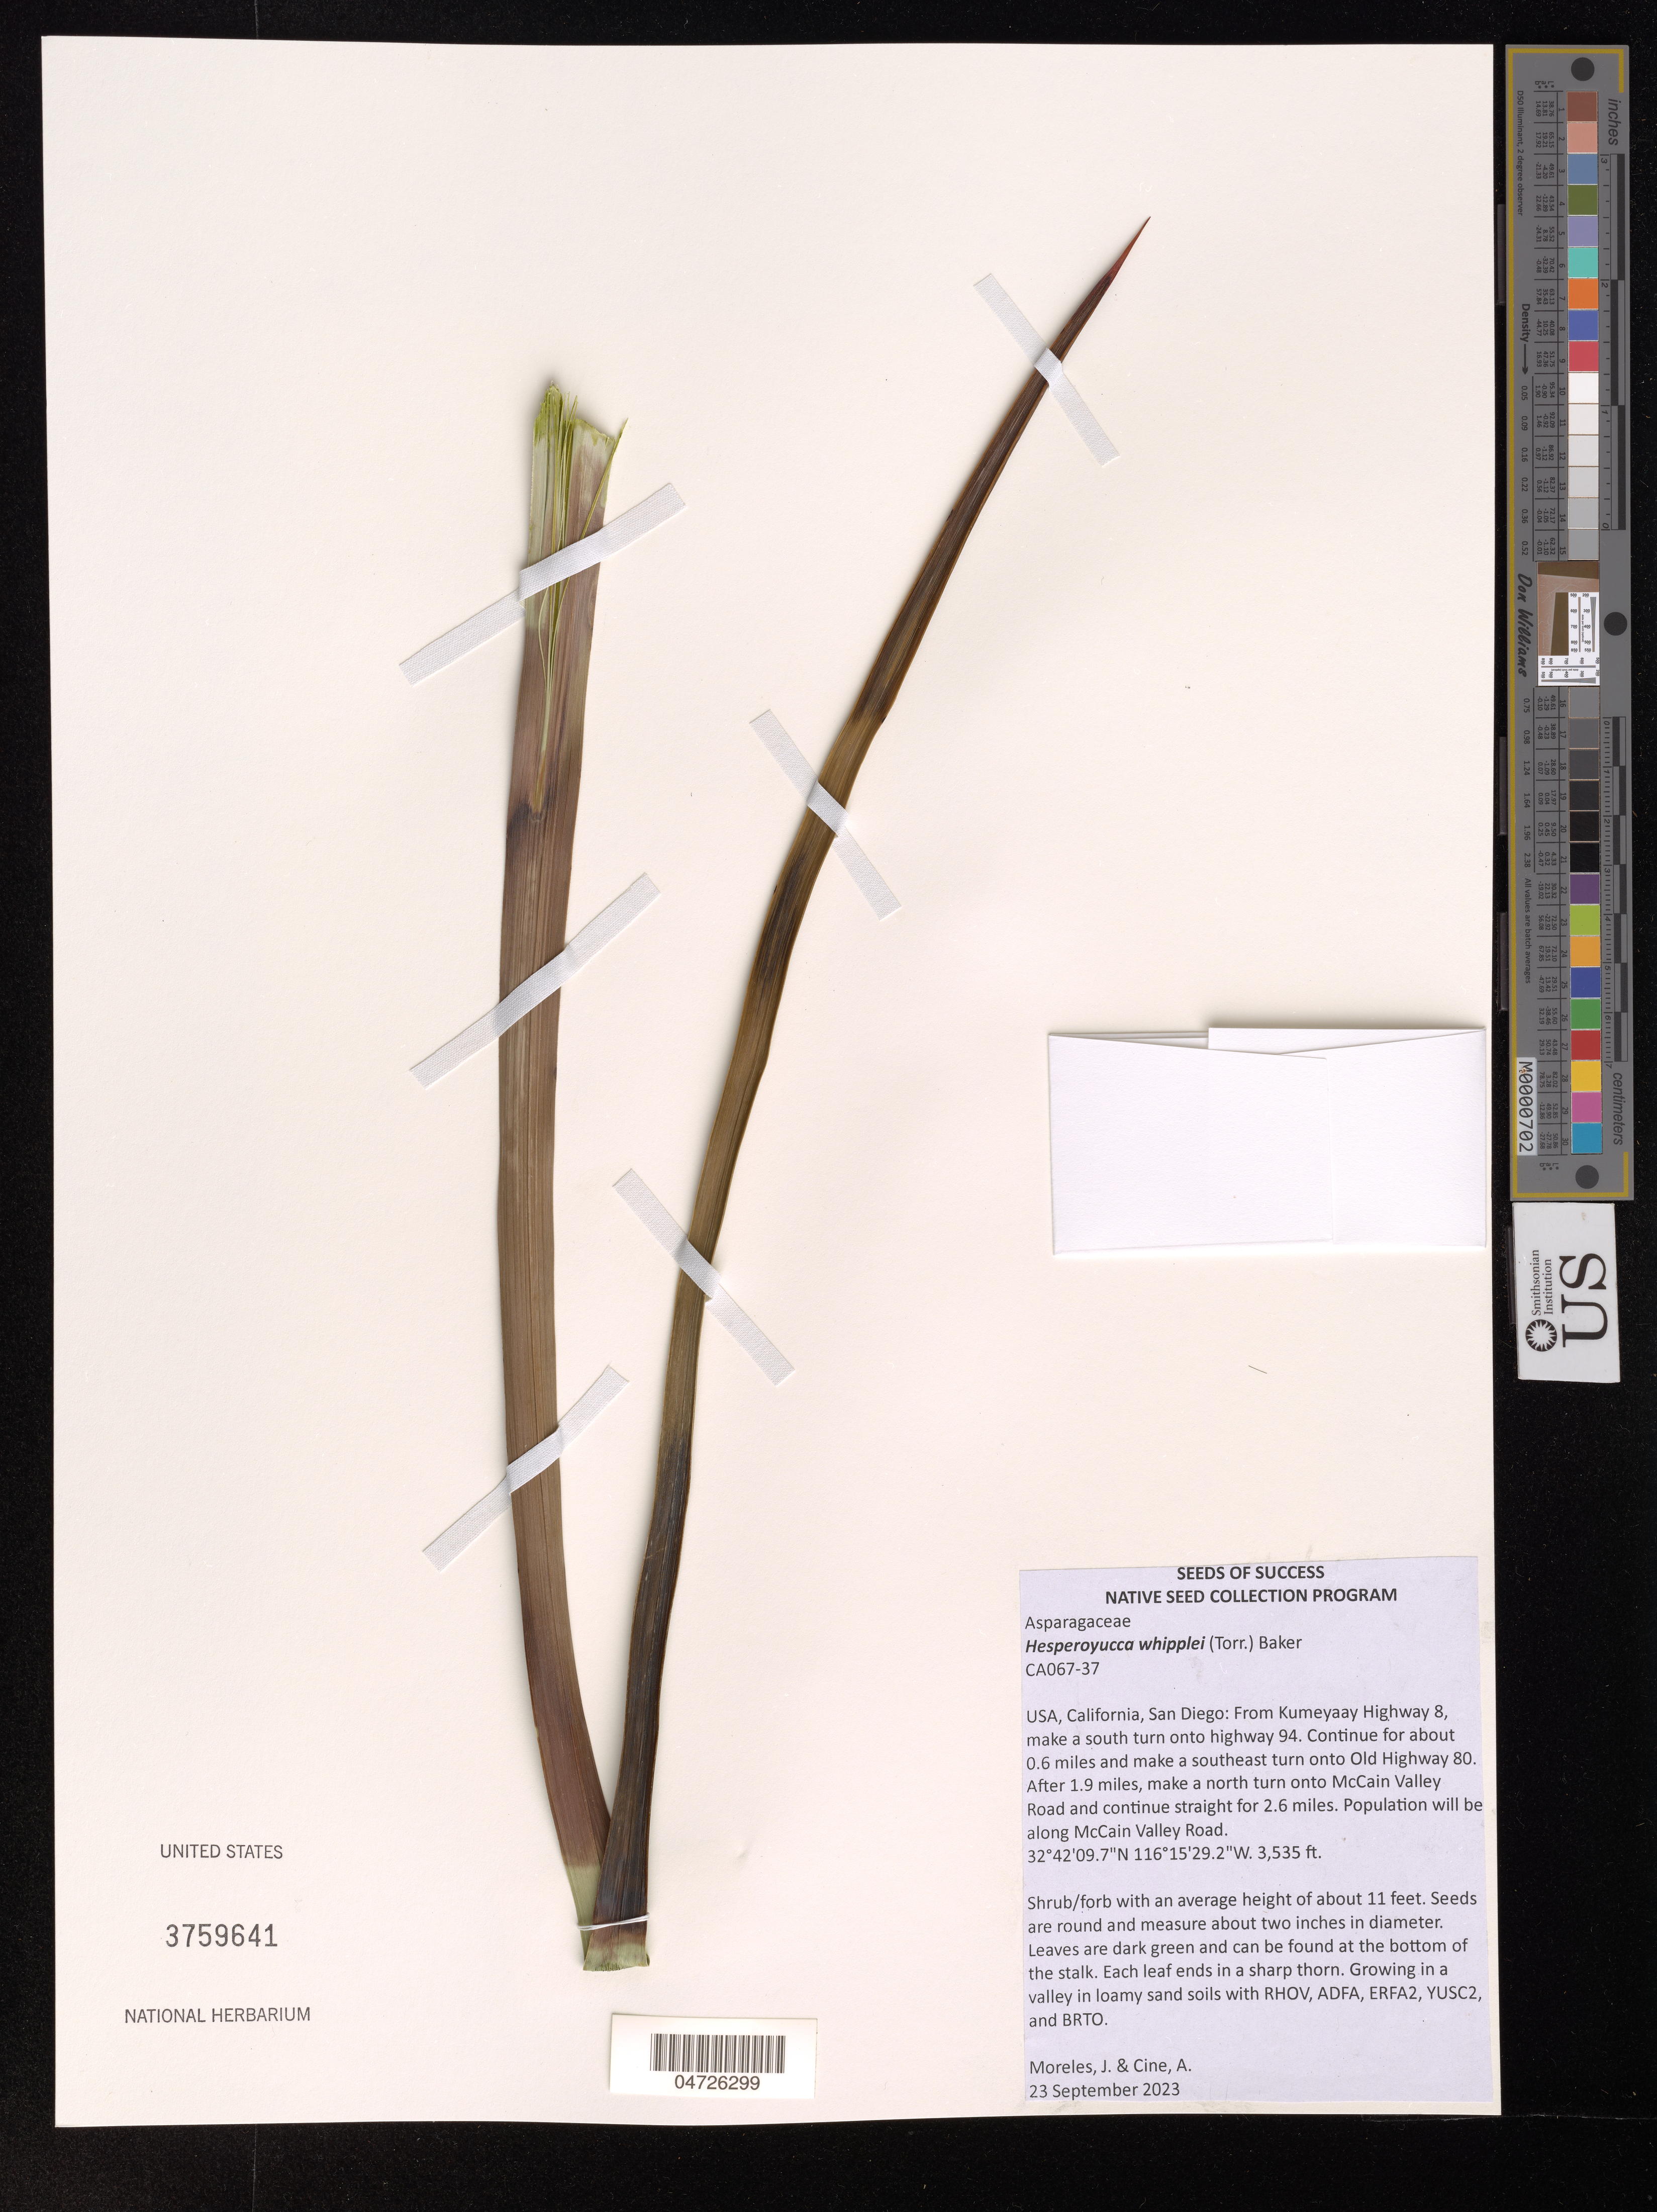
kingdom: Plantae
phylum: Tracheophyta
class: Liliopsida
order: Asparagales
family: Asparagaceae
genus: Hesperoyucca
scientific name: Hesperoyucca whipplei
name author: (Torr.) Baker ex Trel.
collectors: J. Moreles & A. Cine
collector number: CA067-37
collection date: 2023-09-23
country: United States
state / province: California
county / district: San Deigo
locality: San Diego: From Kumeyaay Highway 8, make a south turn onto highway 94. Continue for about 0.6 miles and make a southeast turn onto Old Highway 80. After 1.9 miles, make a north turn onto McCain Valley Road and continue straight for 2.6 miles. Population will be along McCain Valley Road.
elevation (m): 1077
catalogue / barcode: US 3759641